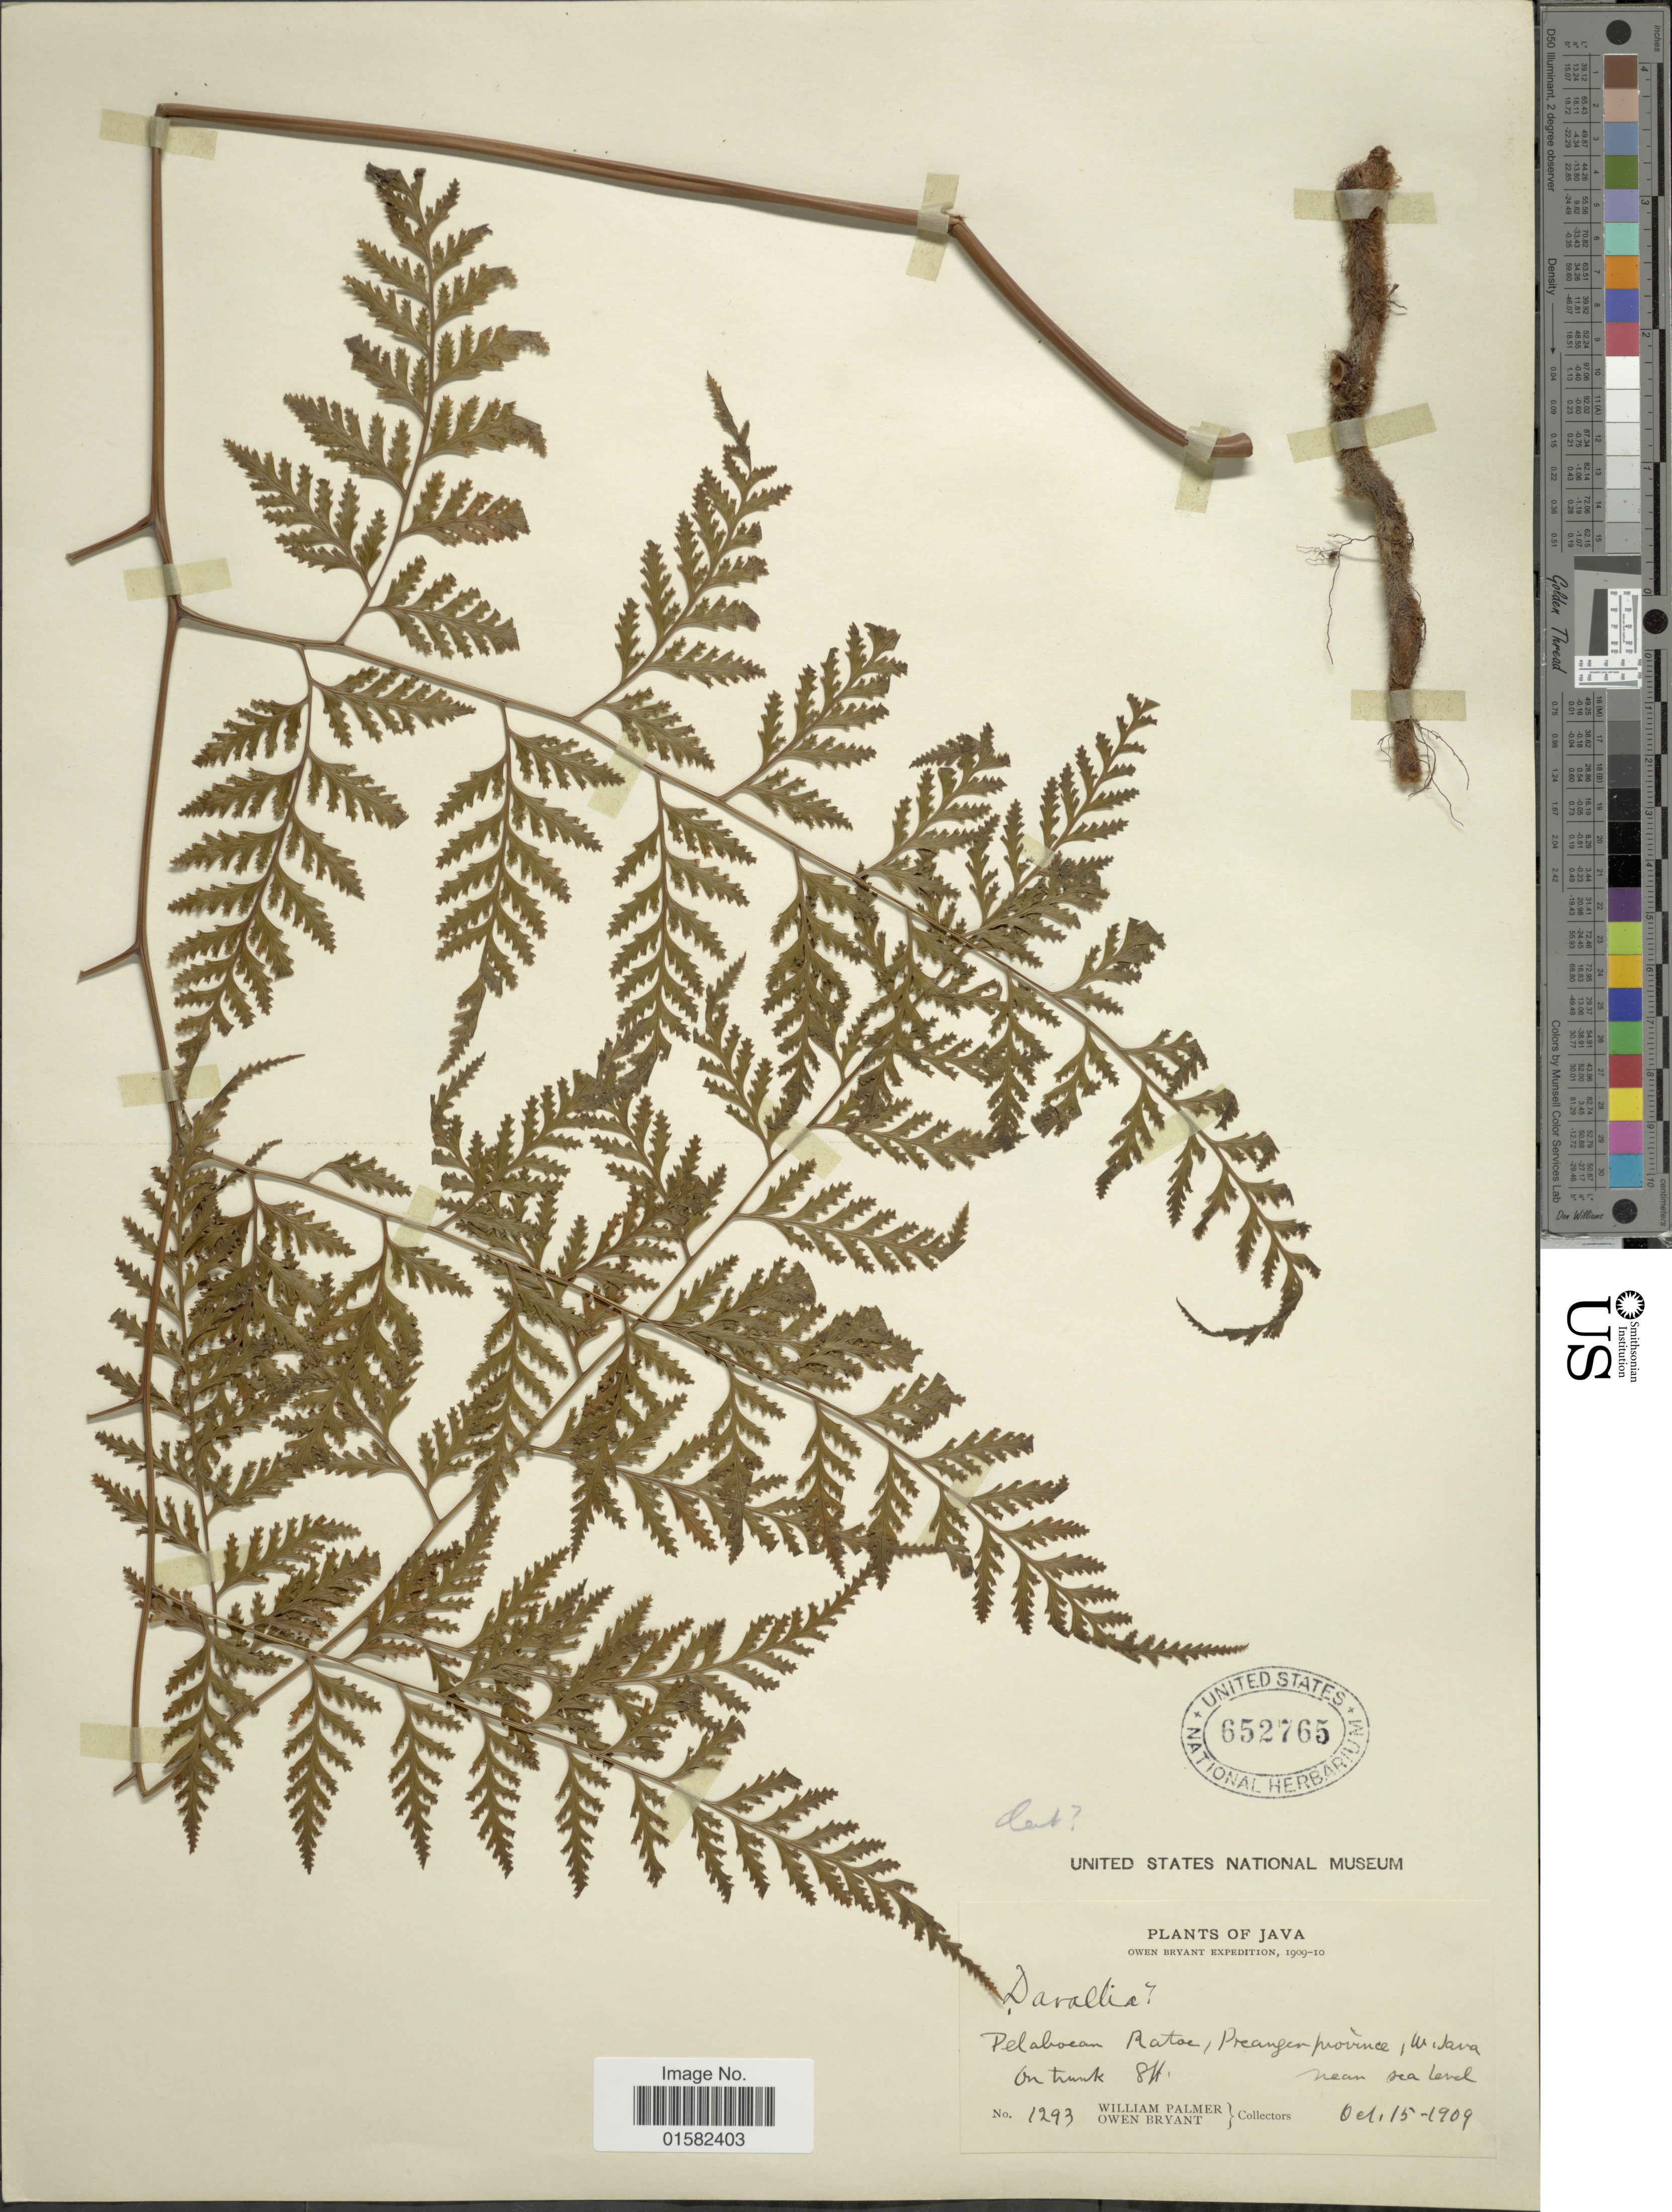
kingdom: Plantae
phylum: Tracheophyta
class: Polypodiopsida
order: Polypodiales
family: Davalliaceae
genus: Wibelia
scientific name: Wibelia denticulata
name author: (Burm. f.) M. Kato & Tsutsumi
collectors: W. Palmer & O. Bryant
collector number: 1293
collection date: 1909-10-15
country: Indonesia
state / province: Java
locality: Pelaboean Ratoe, Preanger province, W. Java, on trunk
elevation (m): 2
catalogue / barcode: US 652765